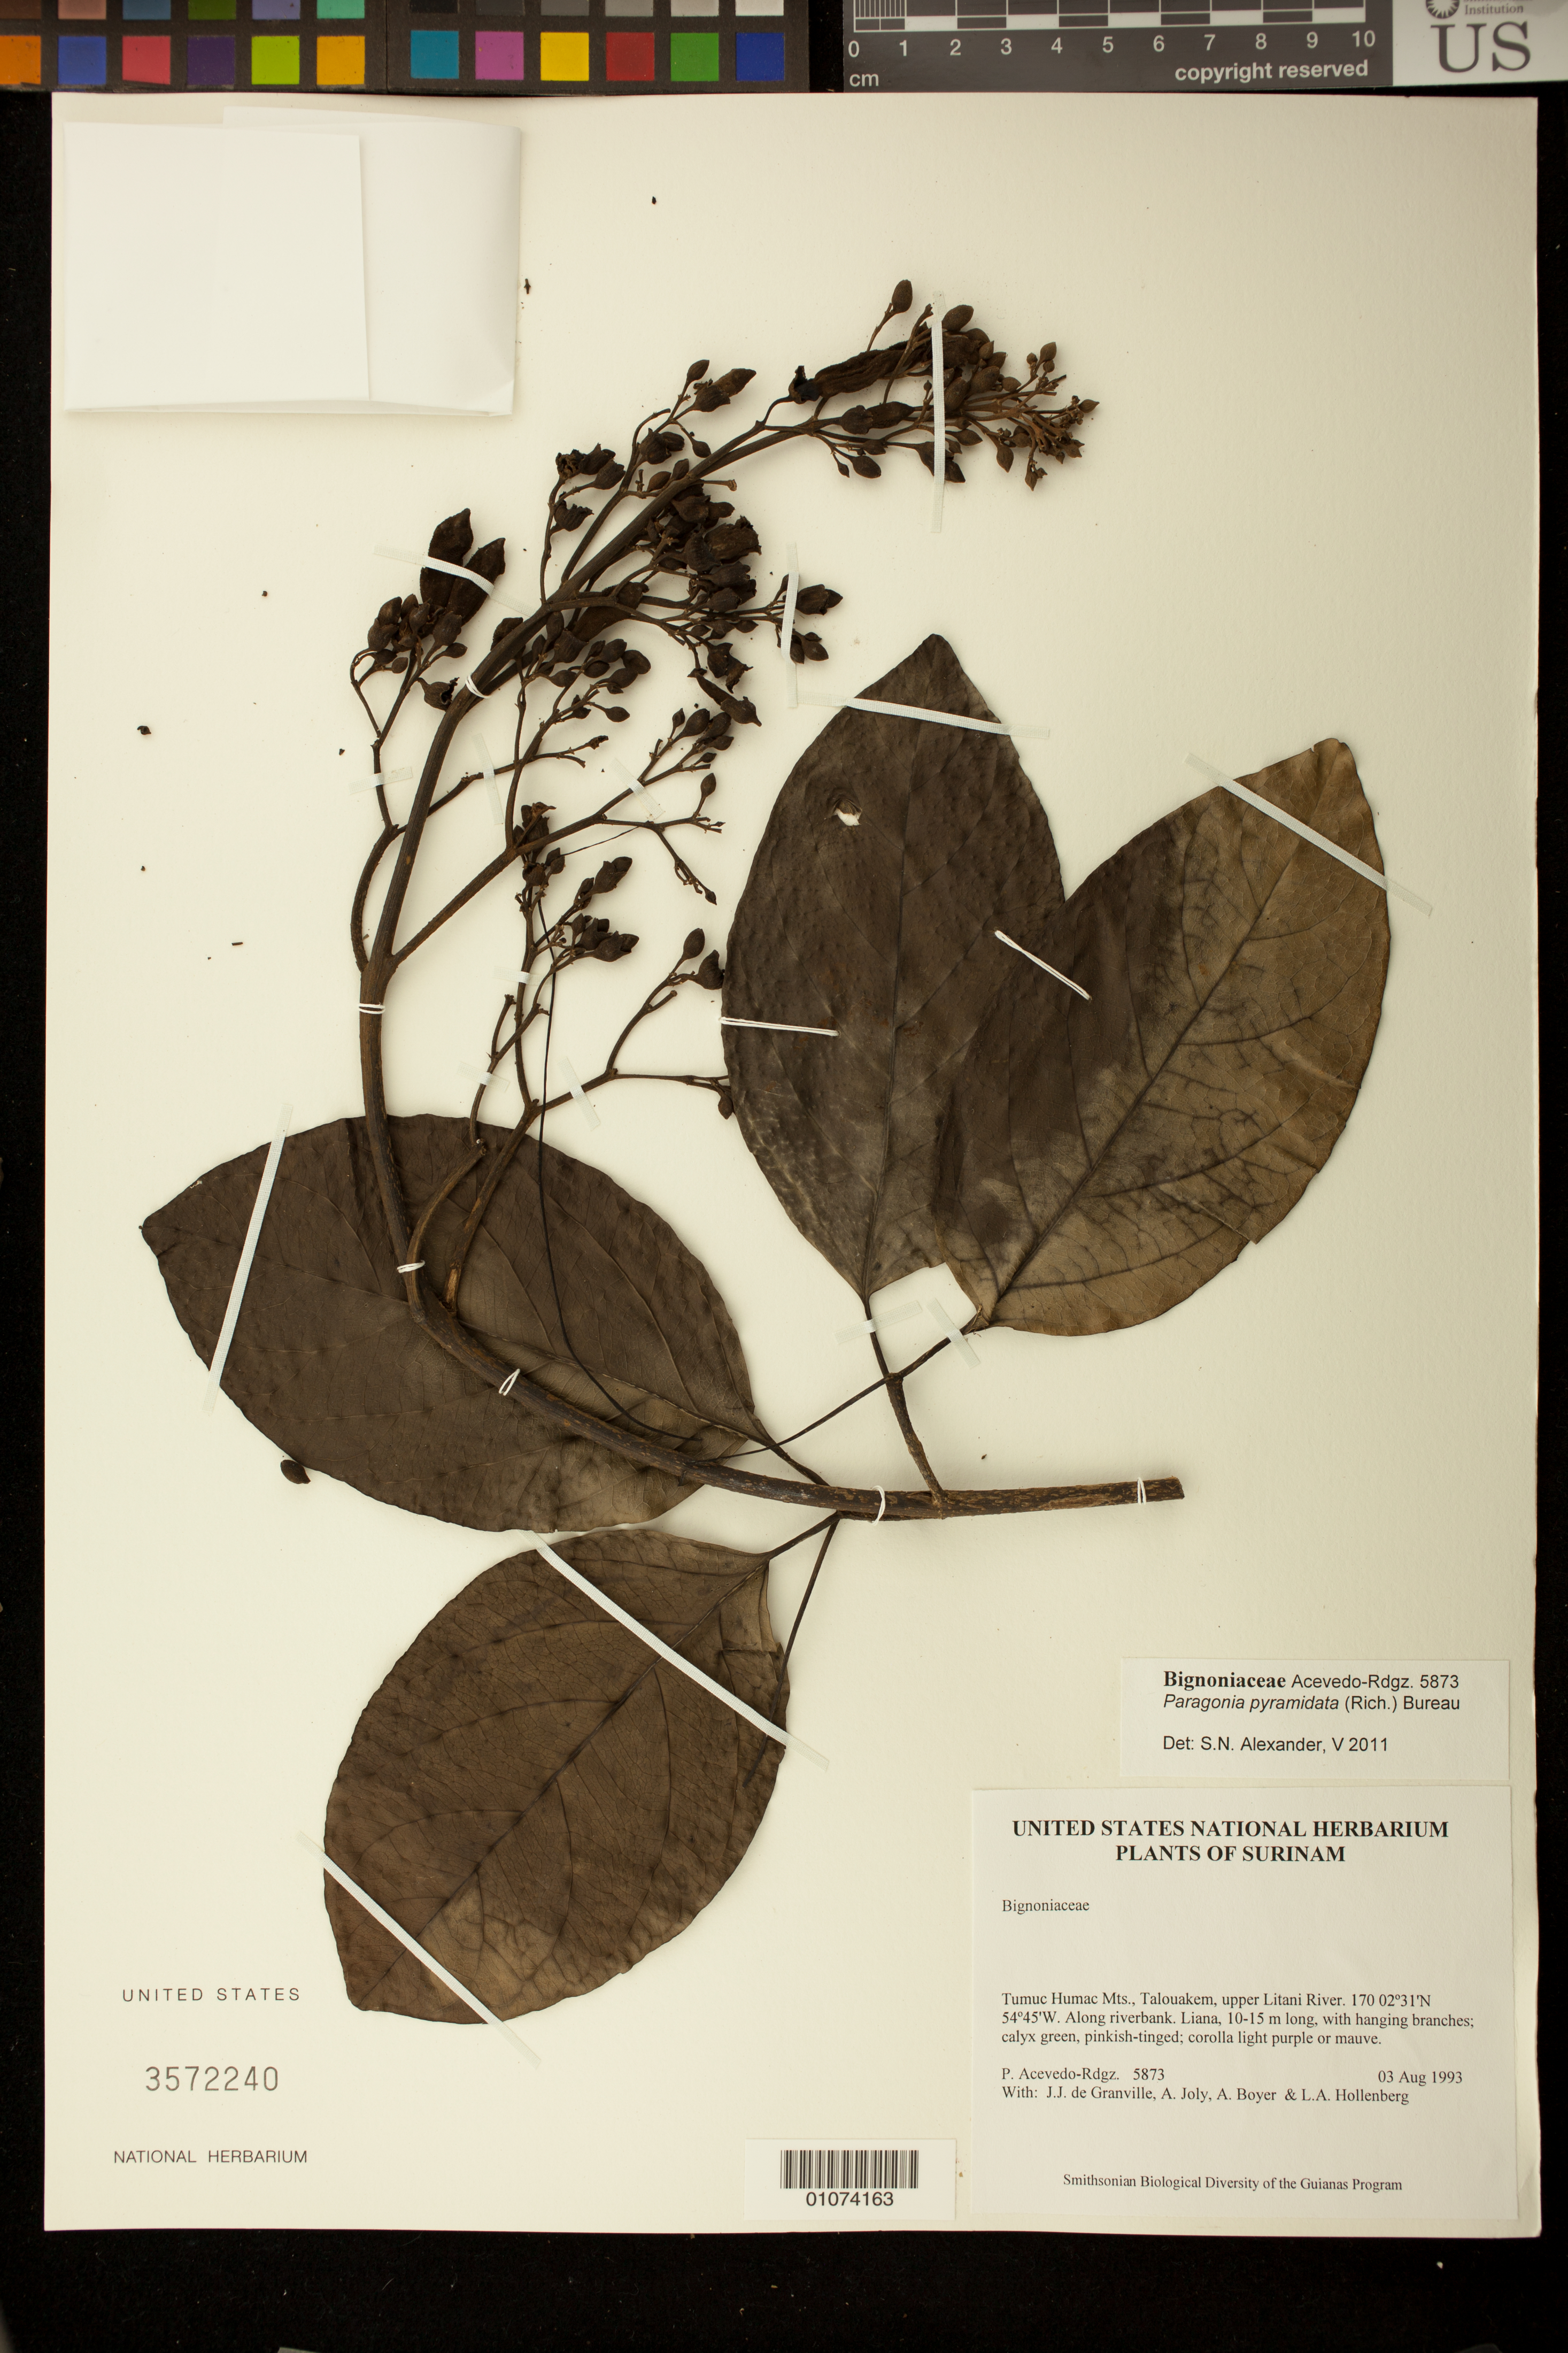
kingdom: Plantae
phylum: Tracheophyta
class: Magnoliopsida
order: Lamiales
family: Bignoniaceae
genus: Tanaecium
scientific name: Tanaecium pyramidatum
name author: (Rich.) L.G. Lohmann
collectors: P. Acevedo-Rodr., J.-J. de Granville, A. Joly, A. Boyer & L. Hollenberg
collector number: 5873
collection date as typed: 03 Aug 1993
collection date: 1993-08-03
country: Suriname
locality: Tumuc Humac Mts., Talouakem, upper Litani River.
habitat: Along riverbank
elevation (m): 170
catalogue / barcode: US 3572240